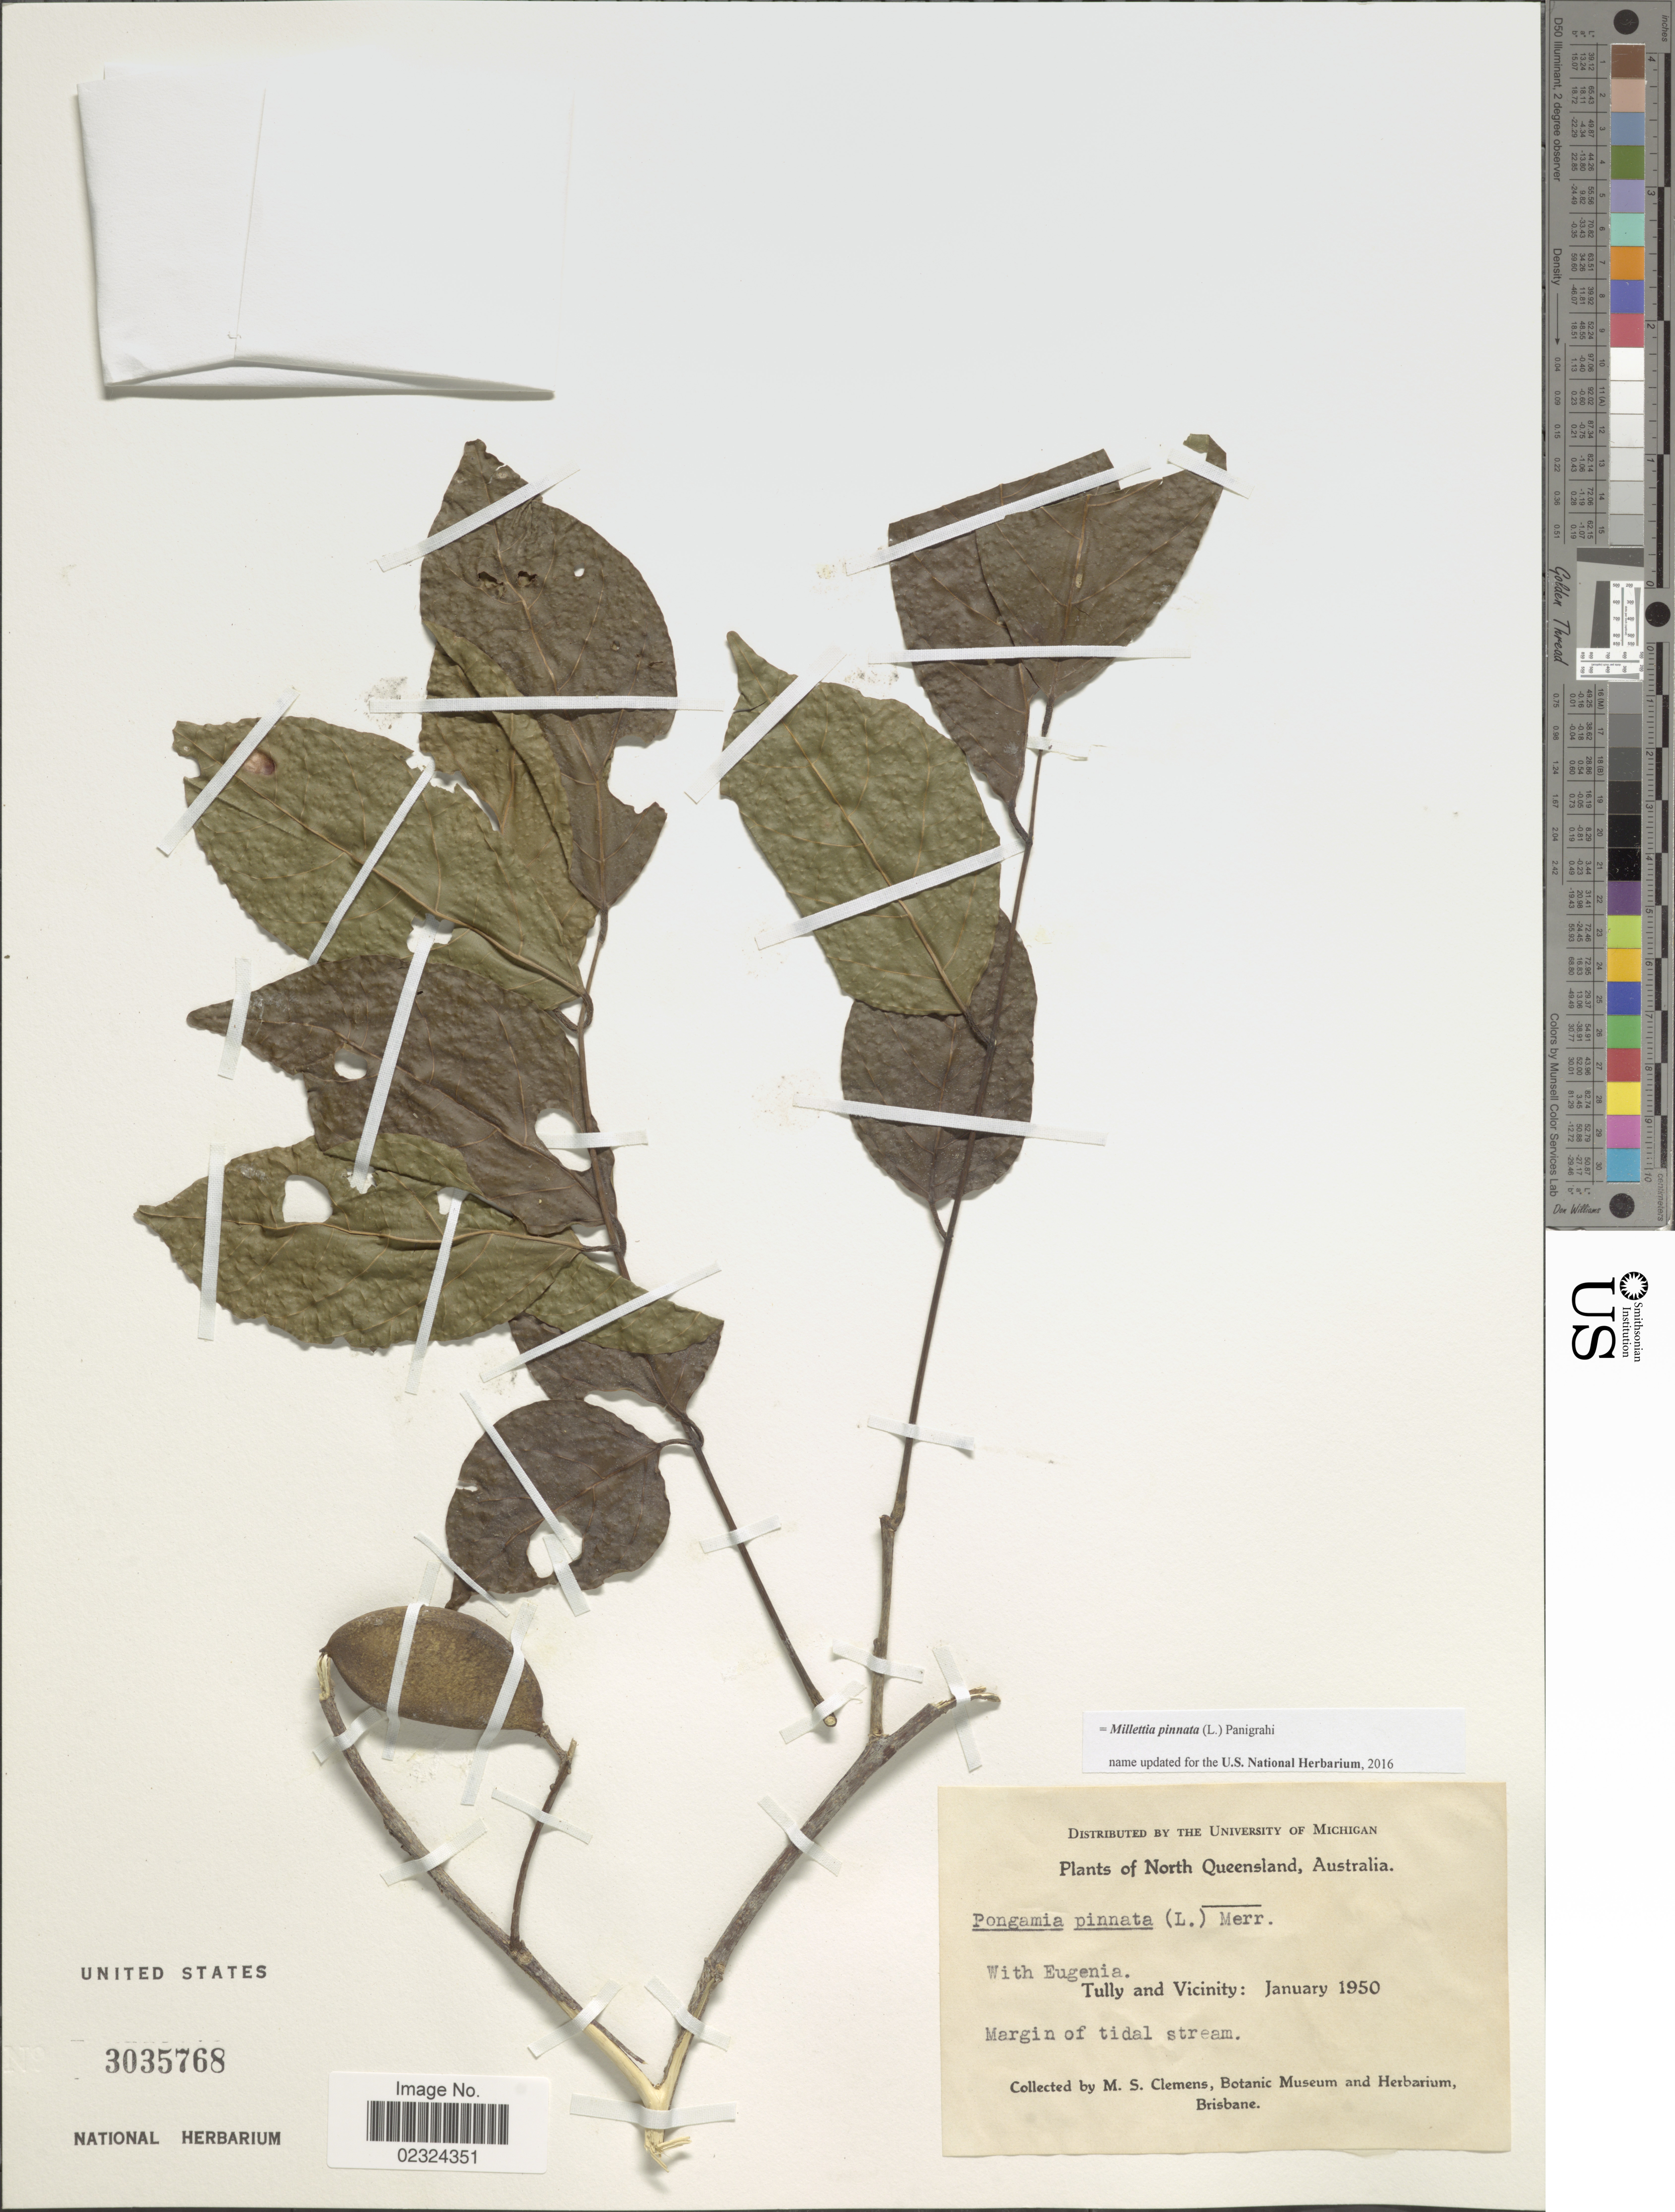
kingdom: Plantae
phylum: Tracheophyta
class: Magnoliopsida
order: Fabales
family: Fabaceae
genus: Millettia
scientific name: Millettia sp.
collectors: M. S. Clemens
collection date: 1950-01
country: Australia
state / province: Queensland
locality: North Queensland. Tully and Vicinity.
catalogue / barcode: US 3035768